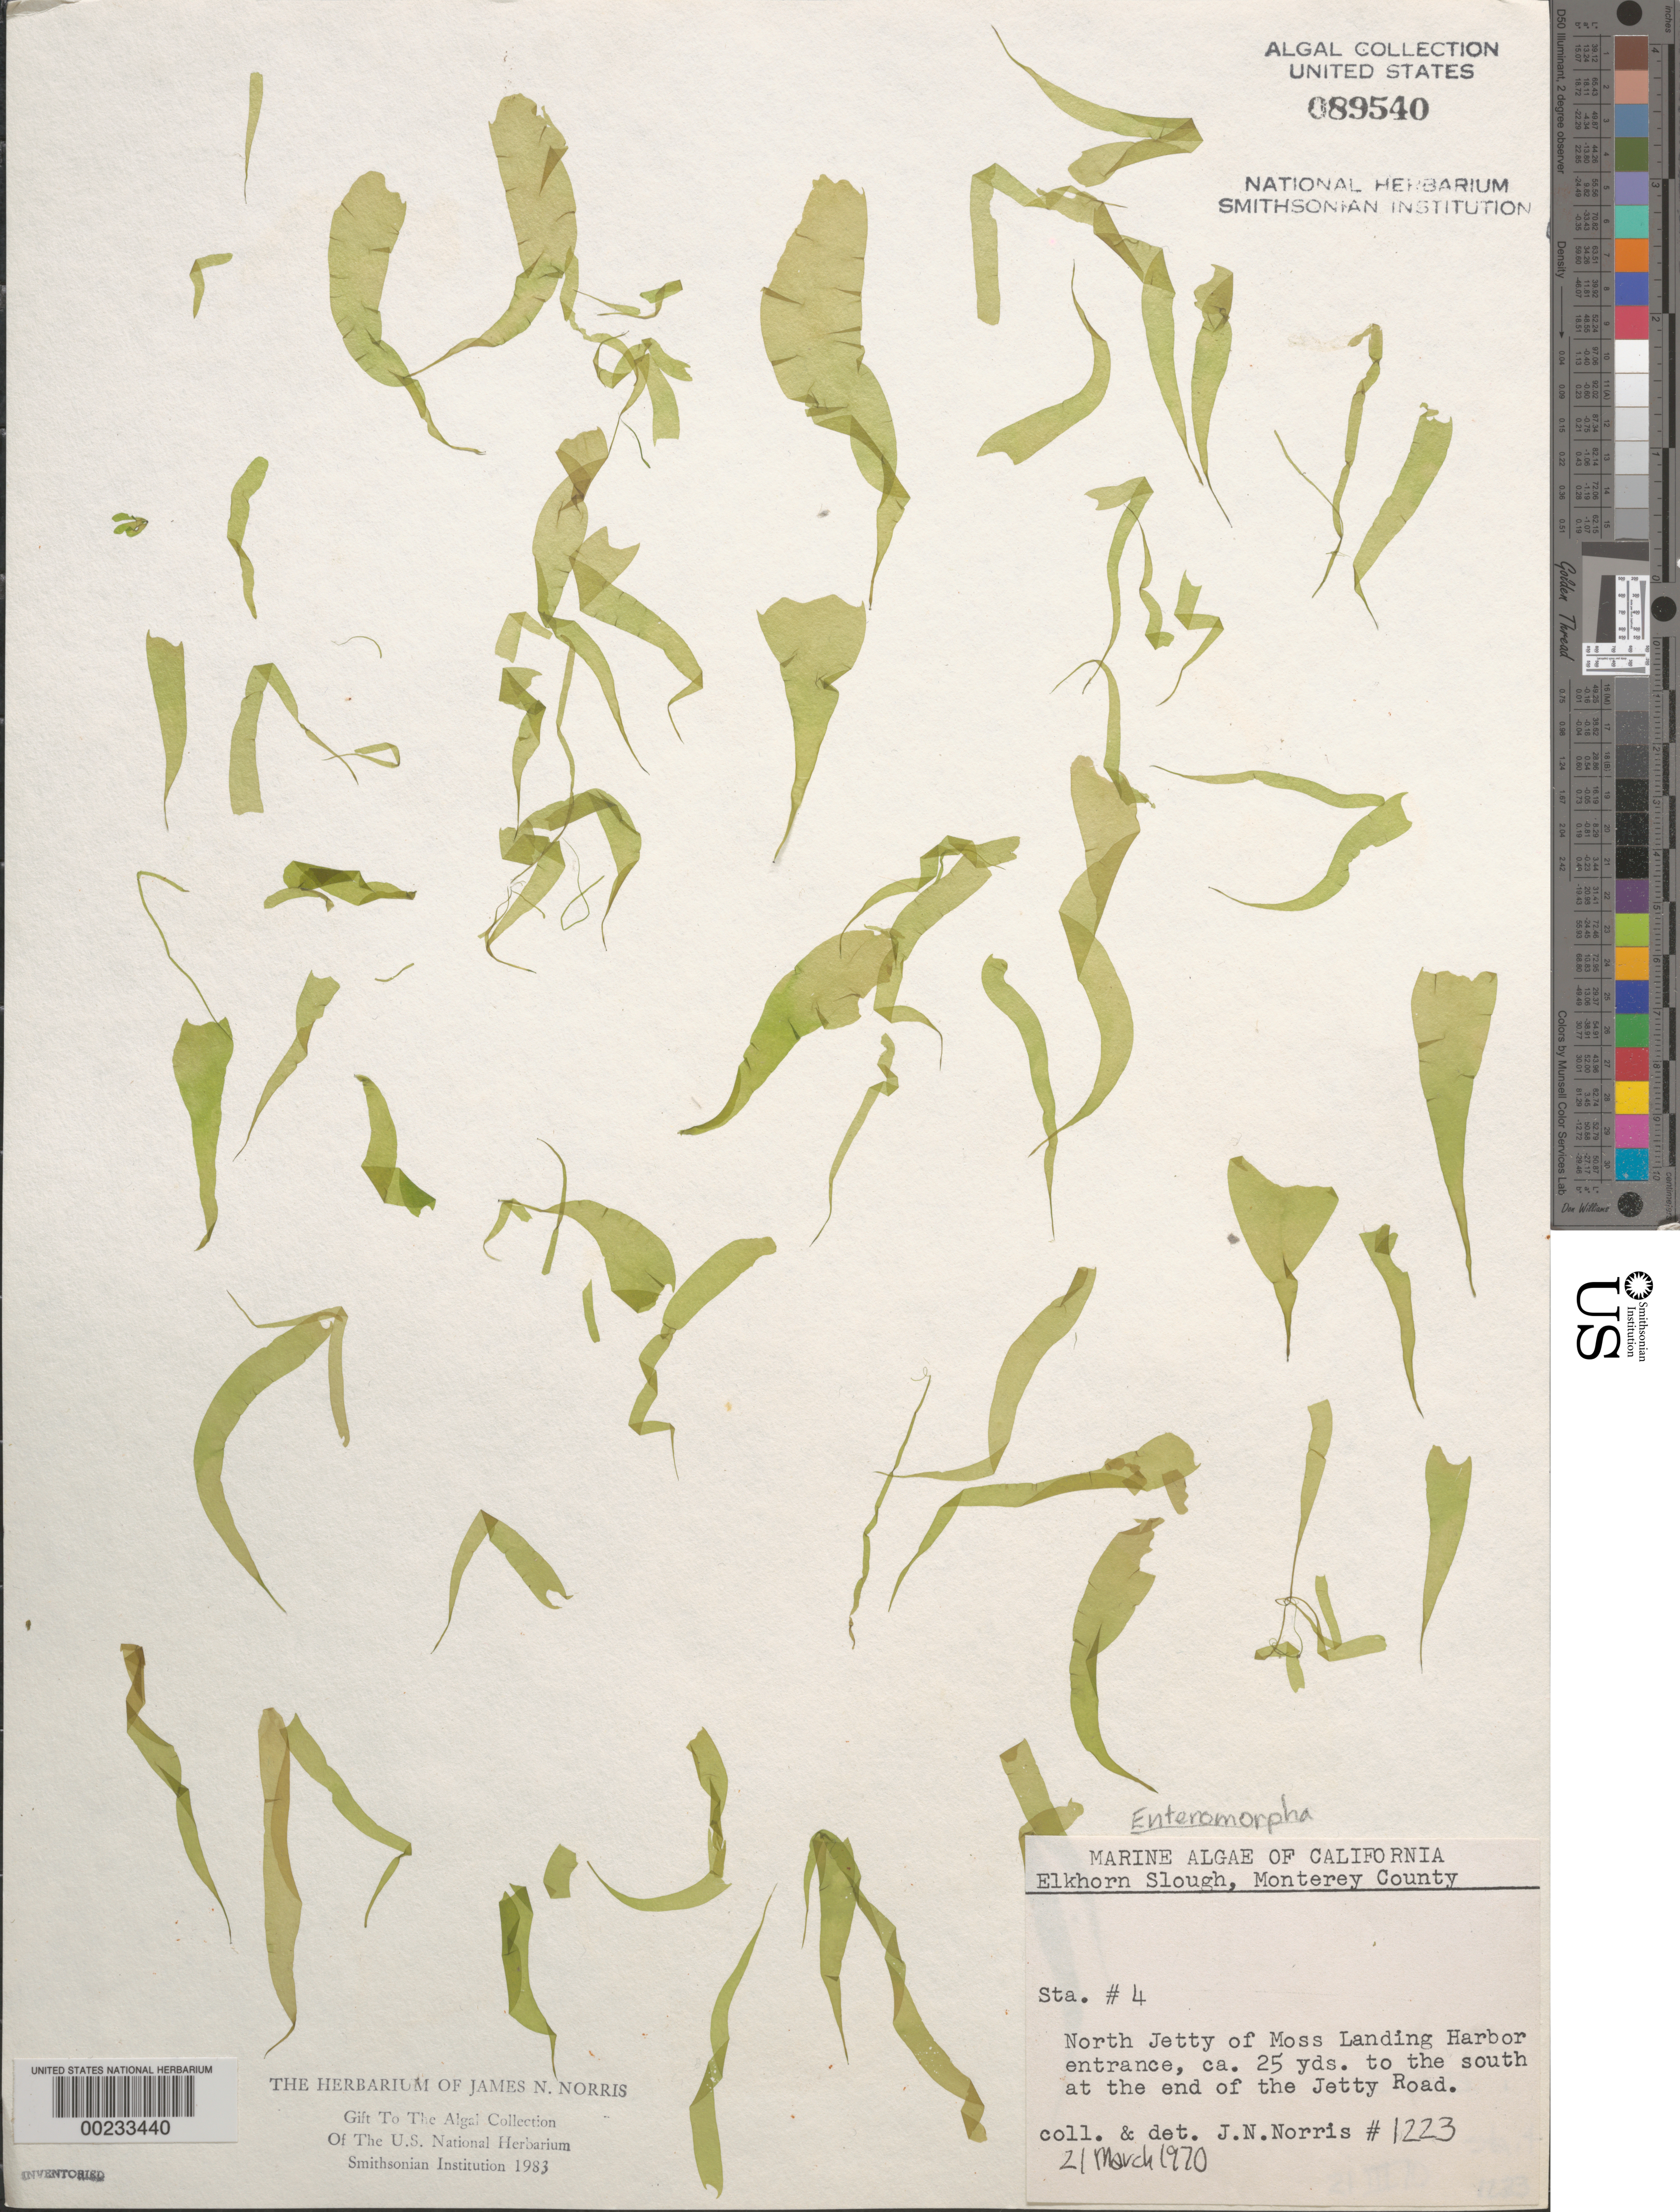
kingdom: Plantae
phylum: Chlorophyta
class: Ulvophyceae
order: Ulvales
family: Ulvaceae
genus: Ulva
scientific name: Ulva sp.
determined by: Algae name updating Project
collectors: J. N. Norris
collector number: JN-1223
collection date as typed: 21 Mar 1970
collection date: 1970-03-21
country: United States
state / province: California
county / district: Monterey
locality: Elkhorn Slough, Moss Landing Harbor, north jetty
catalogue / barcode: US 89540